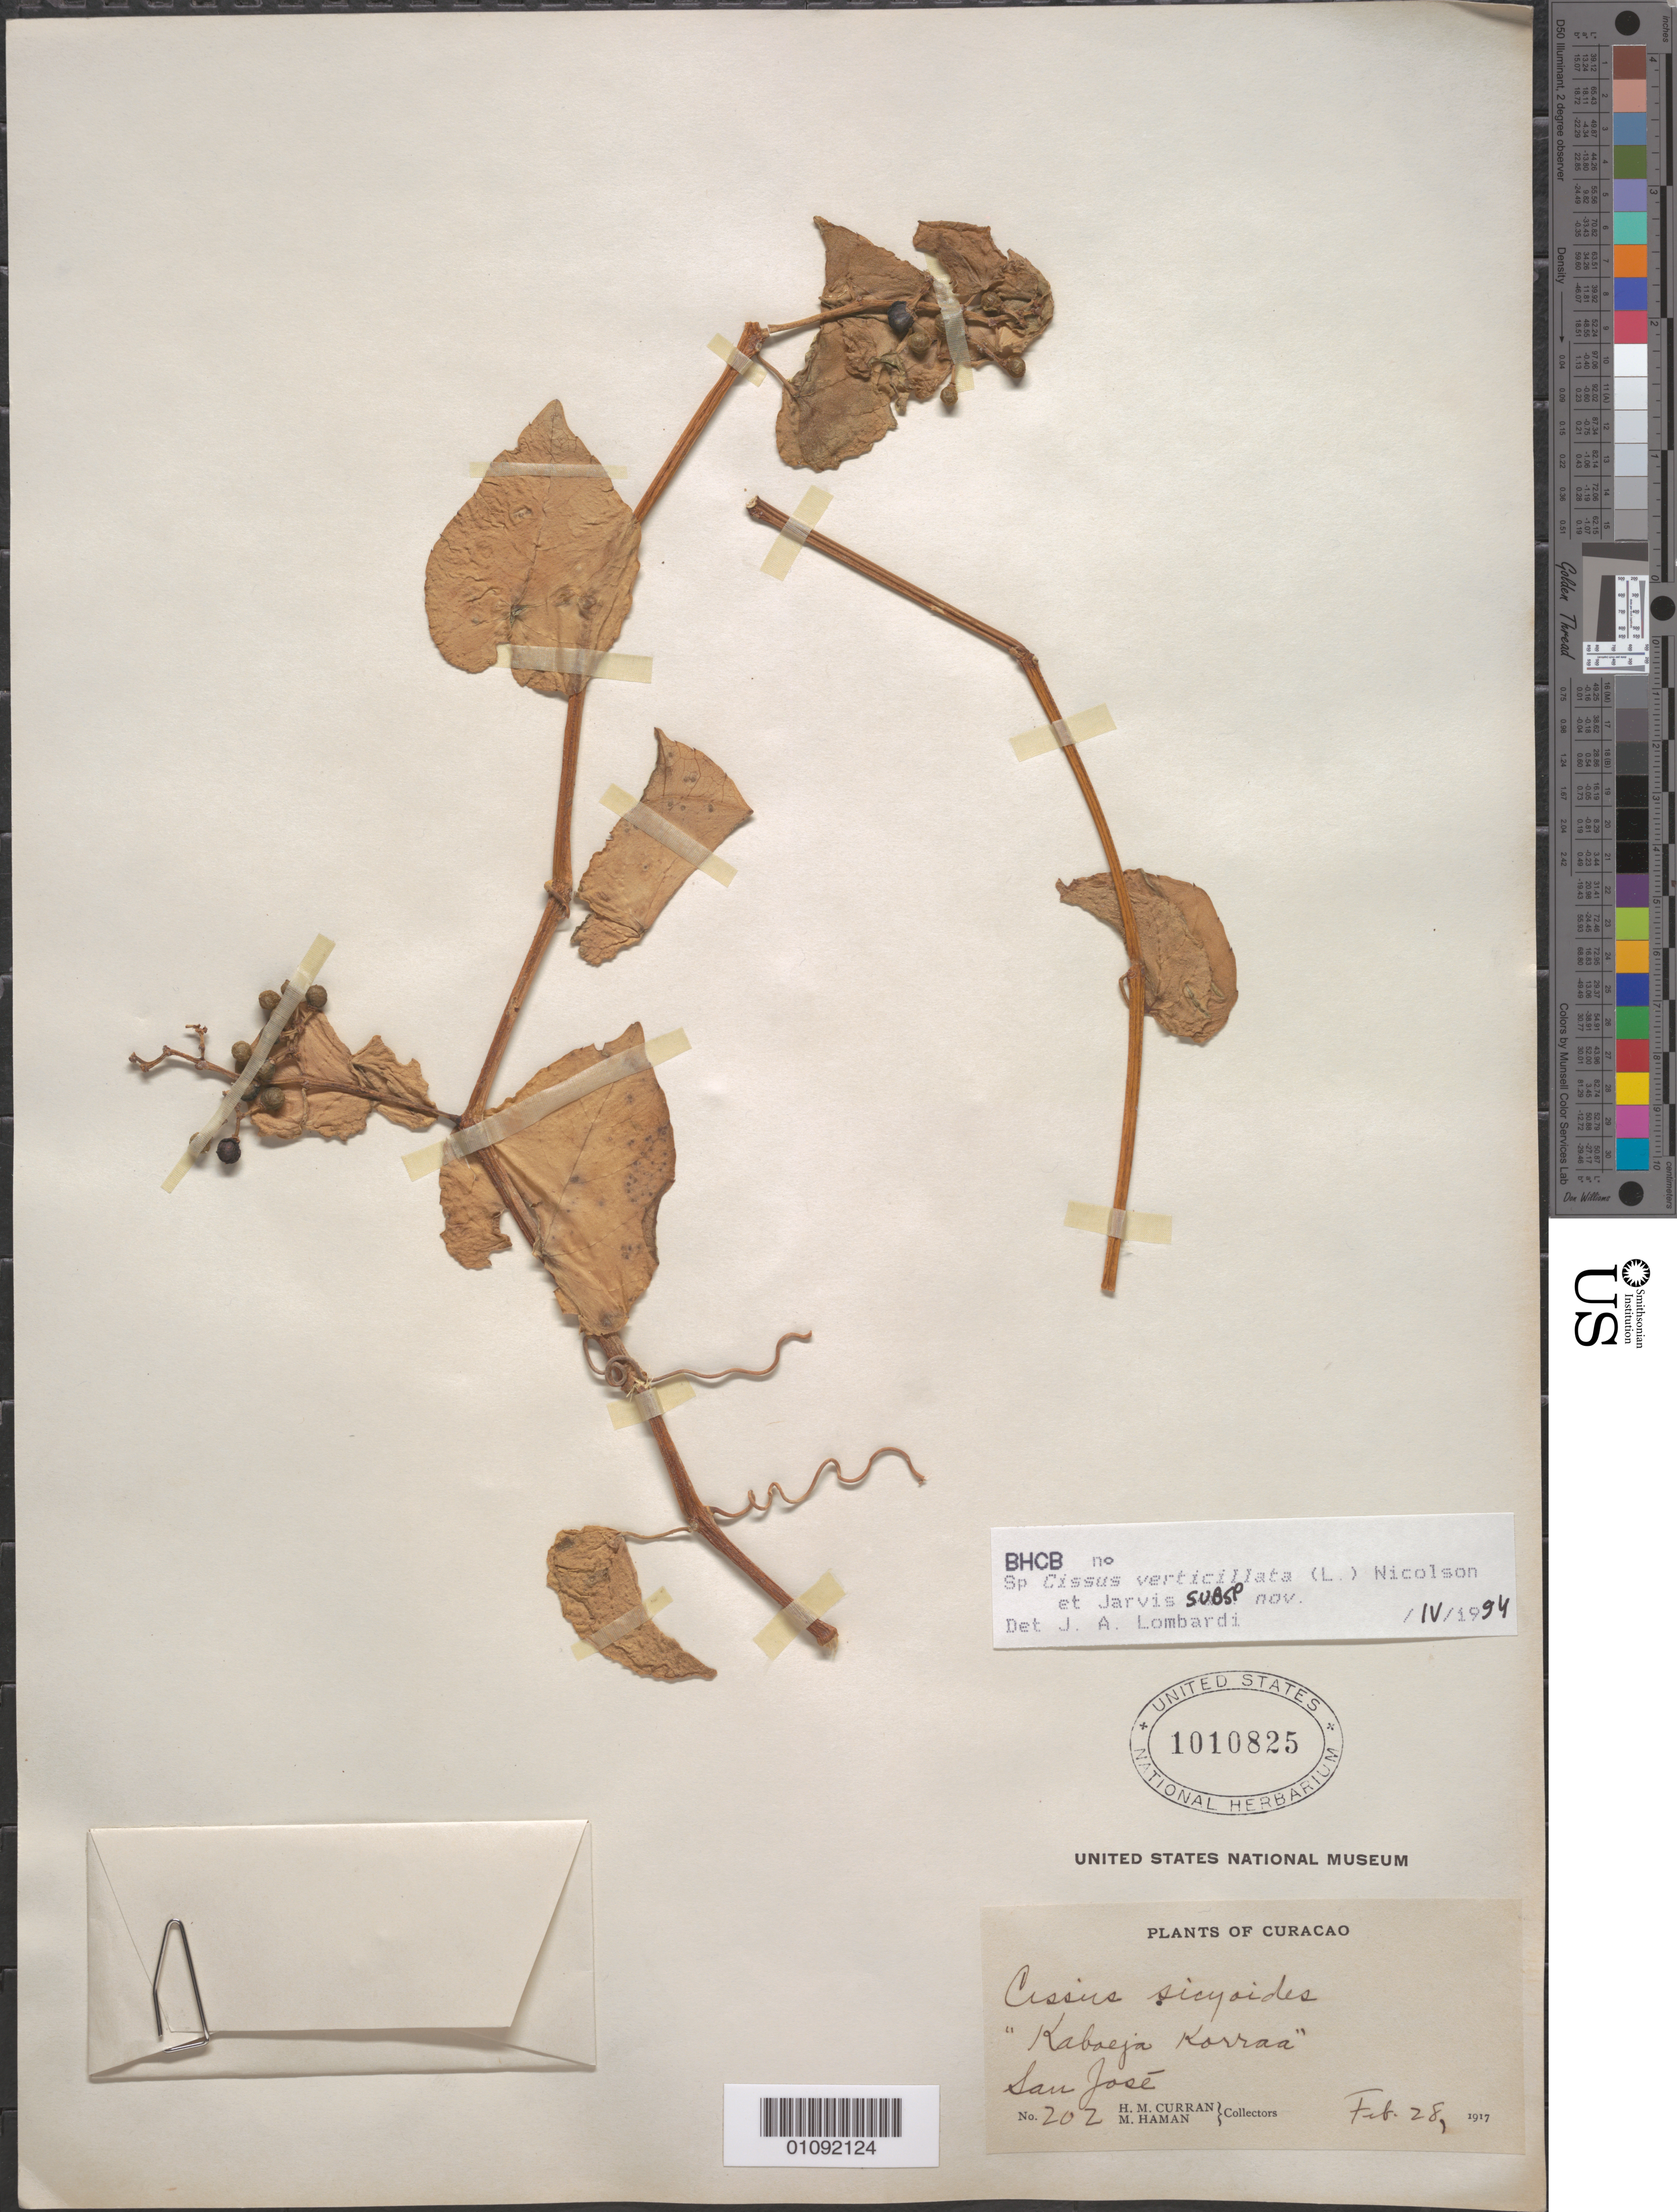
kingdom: Plantae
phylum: Tracheophyta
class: Magnoliopsida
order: Vitales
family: Vitaceae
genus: Cissus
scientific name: Cissus verticillata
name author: (L.) Nicolson & C.E. Jarvis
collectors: H. M. Curran & M. Haman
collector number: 202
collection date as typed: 28 Feb 1917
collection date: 1917-02-28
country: Curaçao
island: Curaçao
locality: San Jose.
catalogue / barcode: US 1010825